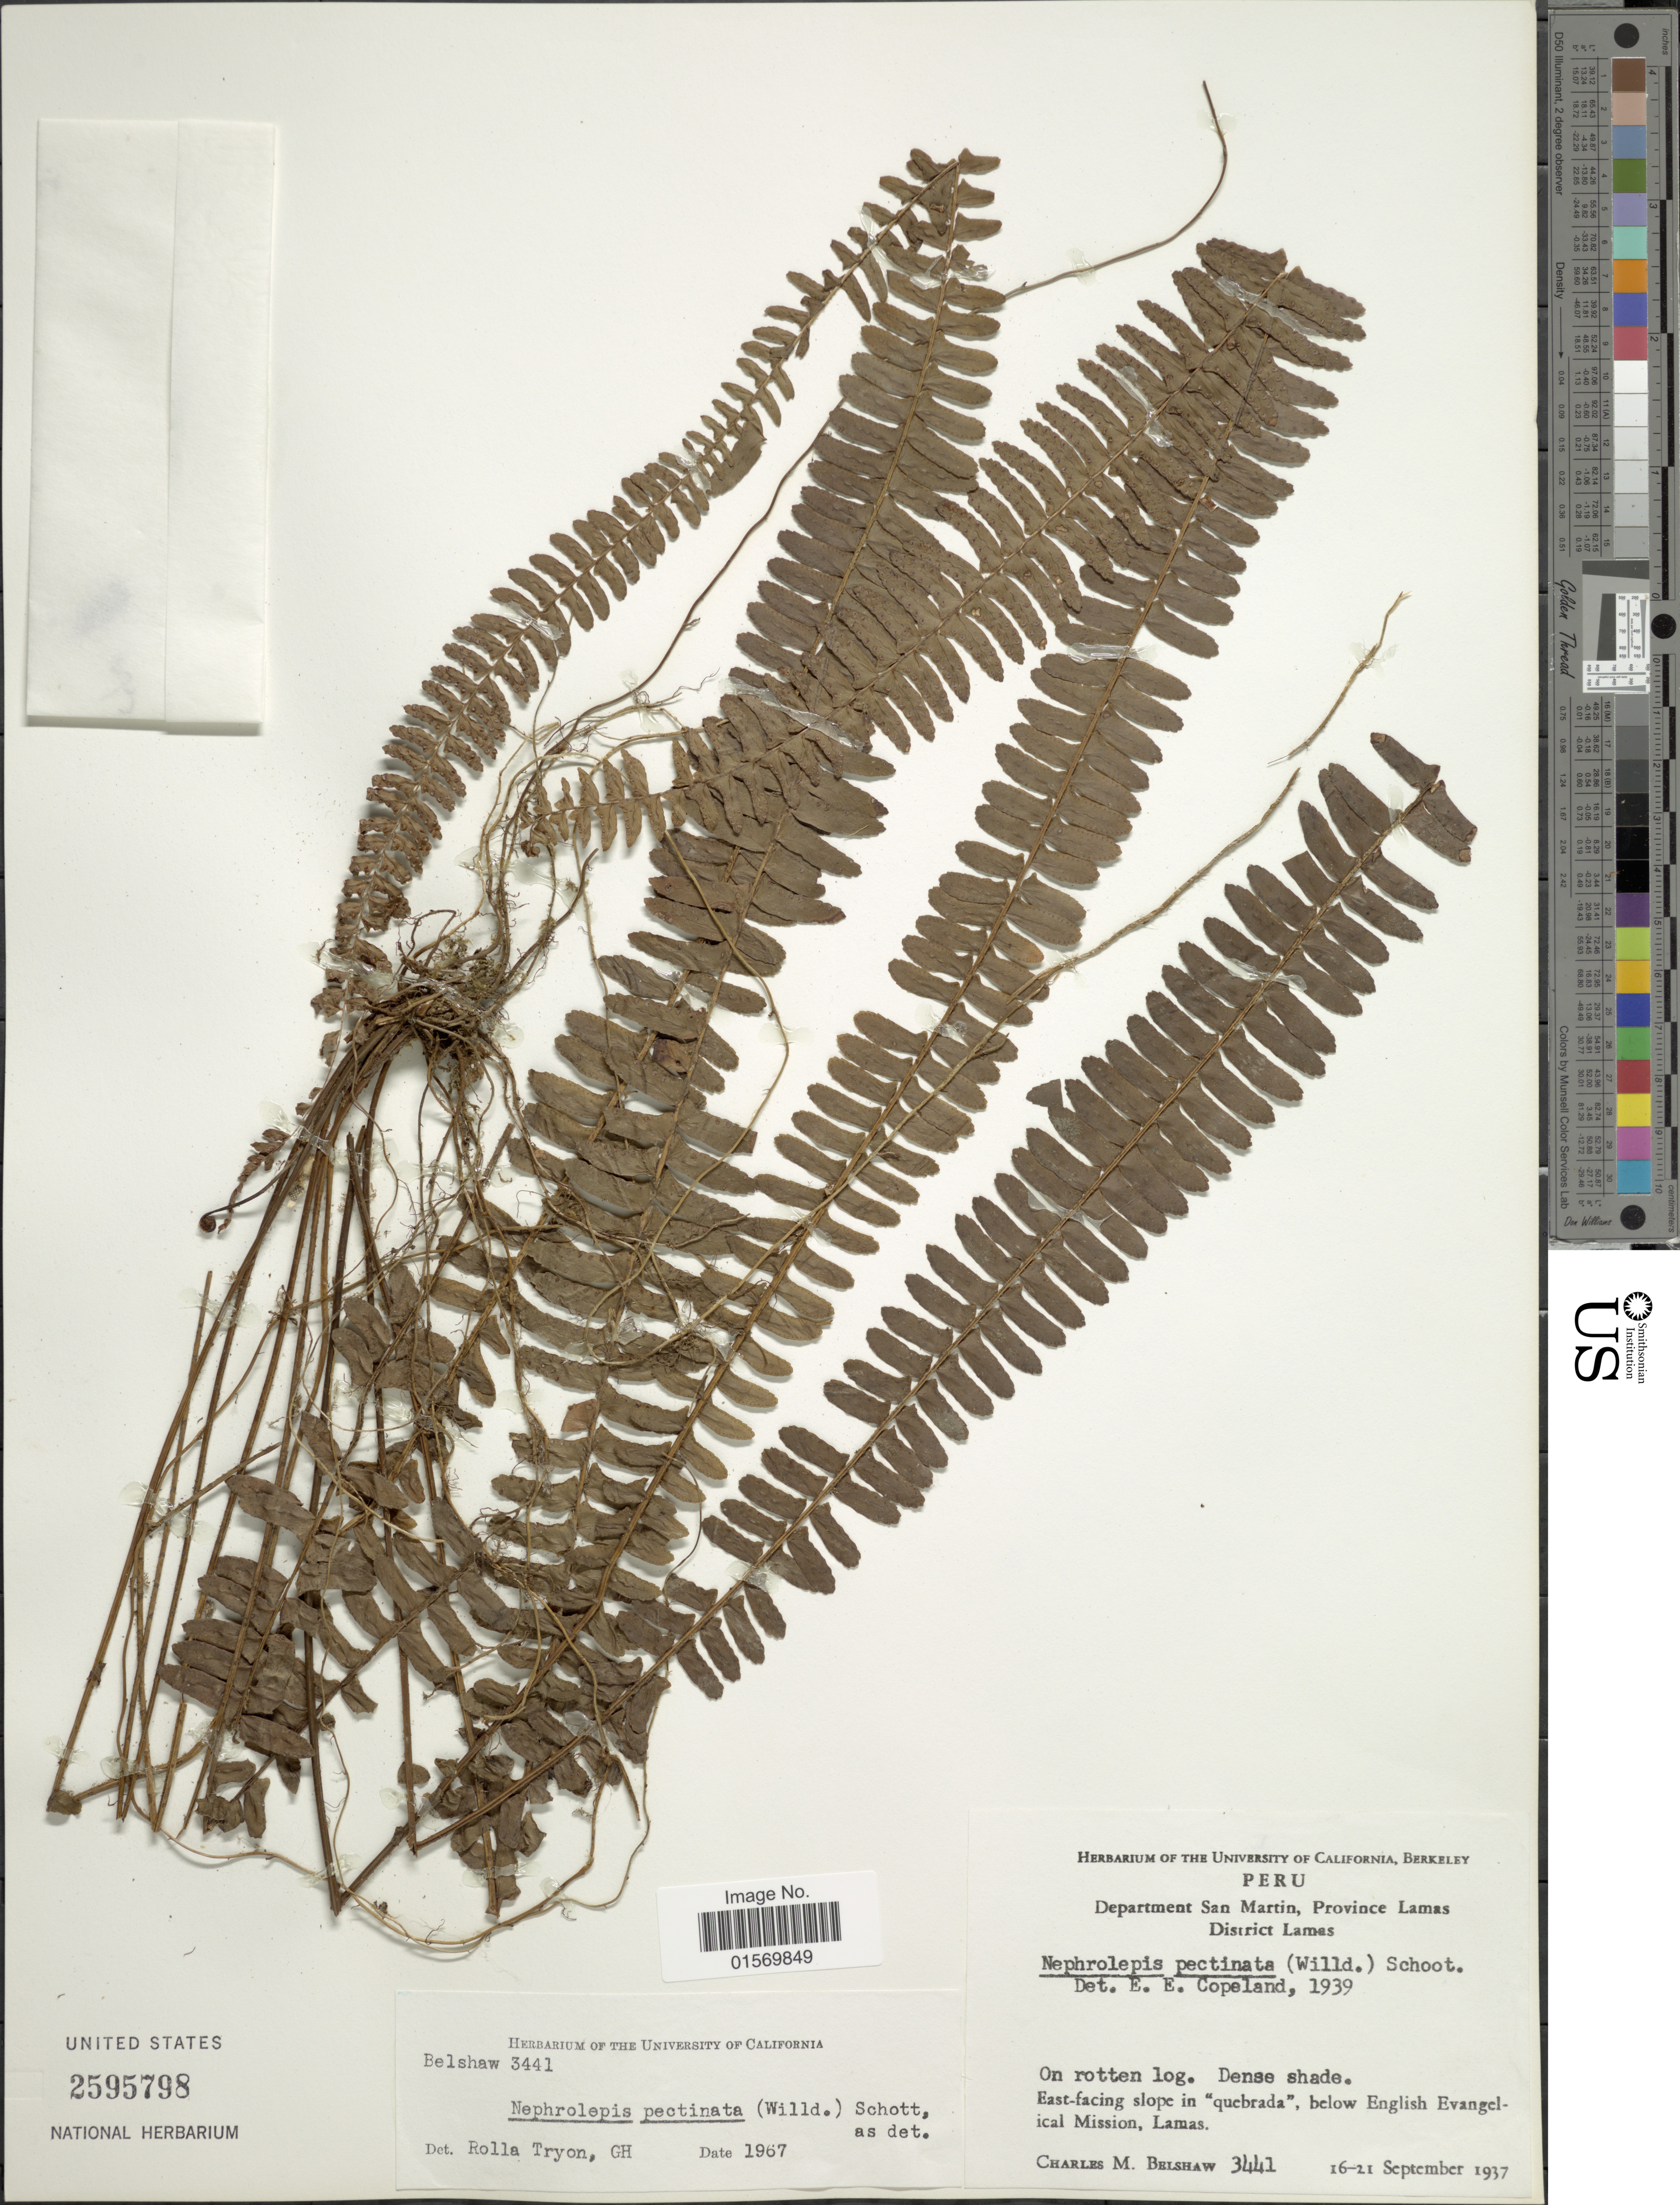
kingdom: Plantae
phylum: Tracheophyta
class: Polypodiopsida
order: Polypodiales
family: Nephrolepidaceae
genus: Nephrolepis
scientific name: Nephrolepis pectinata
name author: (Willd.) Schott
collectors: C. Shaw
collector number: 3441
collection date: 1937-09-16/1937-09-21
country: Peru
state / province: San Martín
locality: Province Lamas, District Lamas, on rotten log, eas-facing slope in "quebrada", below English Evangelical Mission, Lamas.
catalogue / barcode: US 2595798